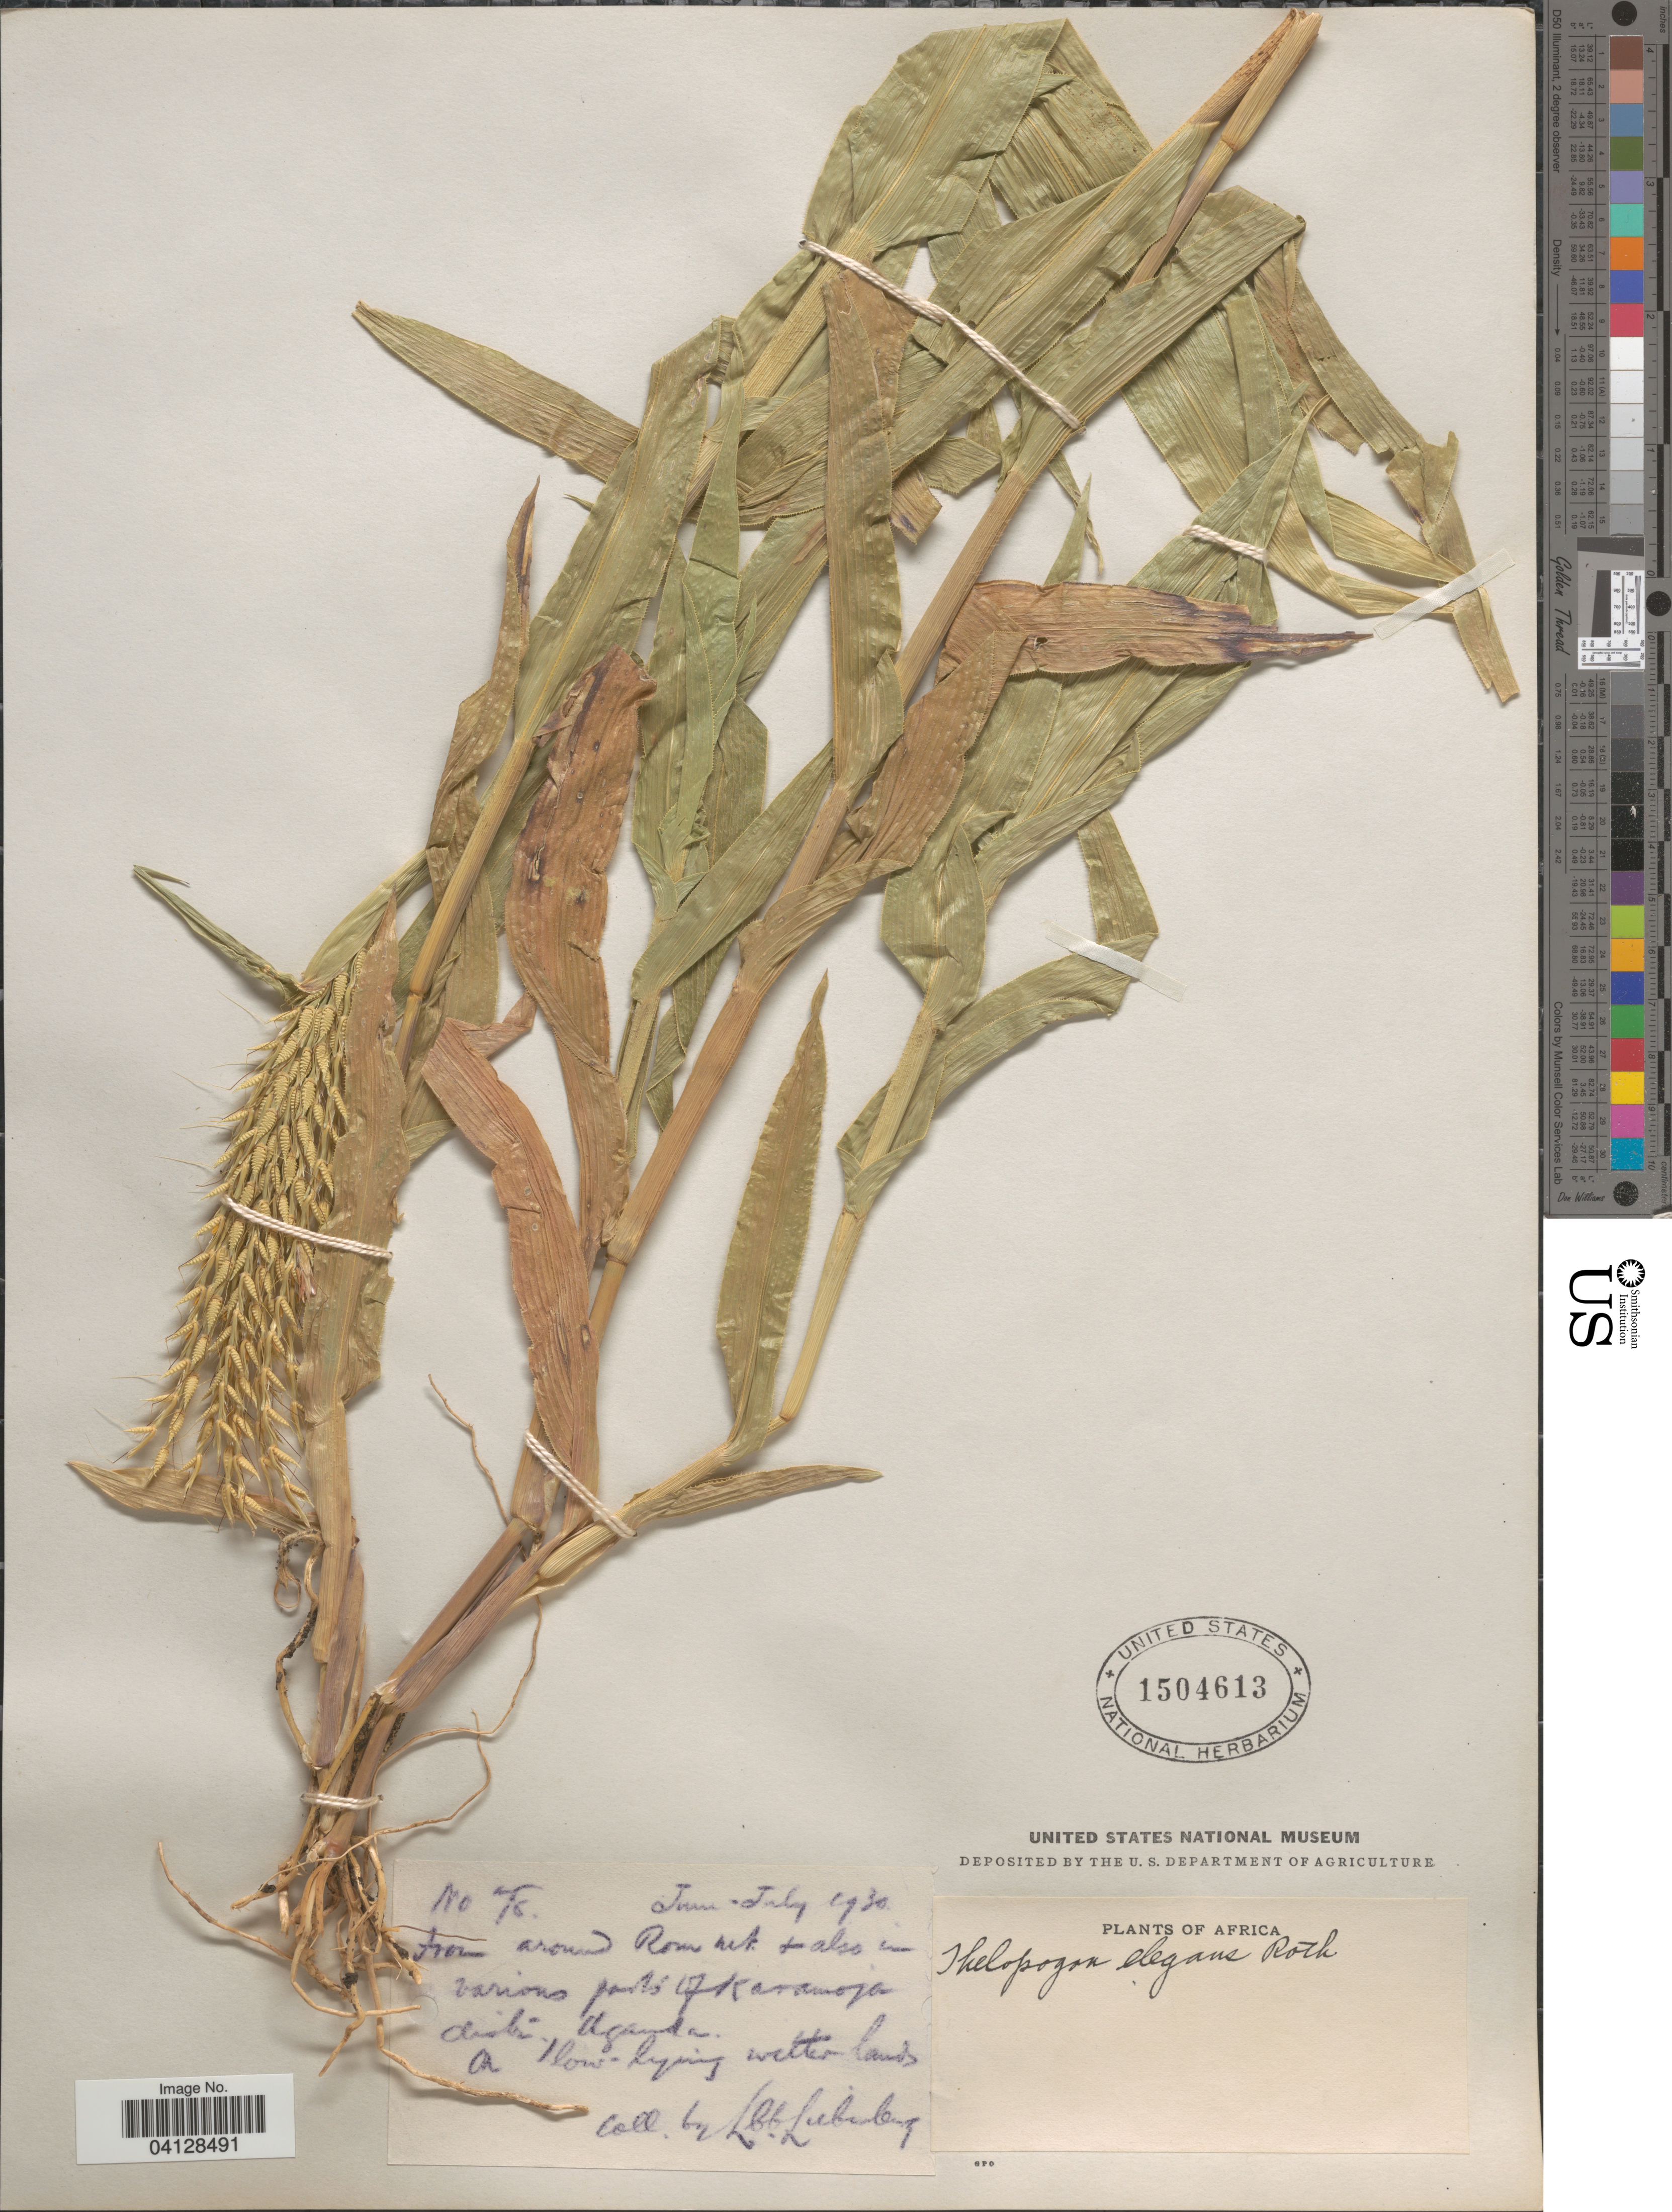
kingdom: Plantae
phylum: Tracheophyta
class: Liliopsida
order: Poales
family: Poaceae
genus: Thelepogon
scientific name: Thelepogon elegans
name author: Roth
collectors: L. Lubinsky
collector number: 78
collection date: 1930-06/1930-07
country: Uganda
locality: From around Rom nek [interpreted] & also in various parts of Karamoja distr.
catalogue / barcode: US 1504613